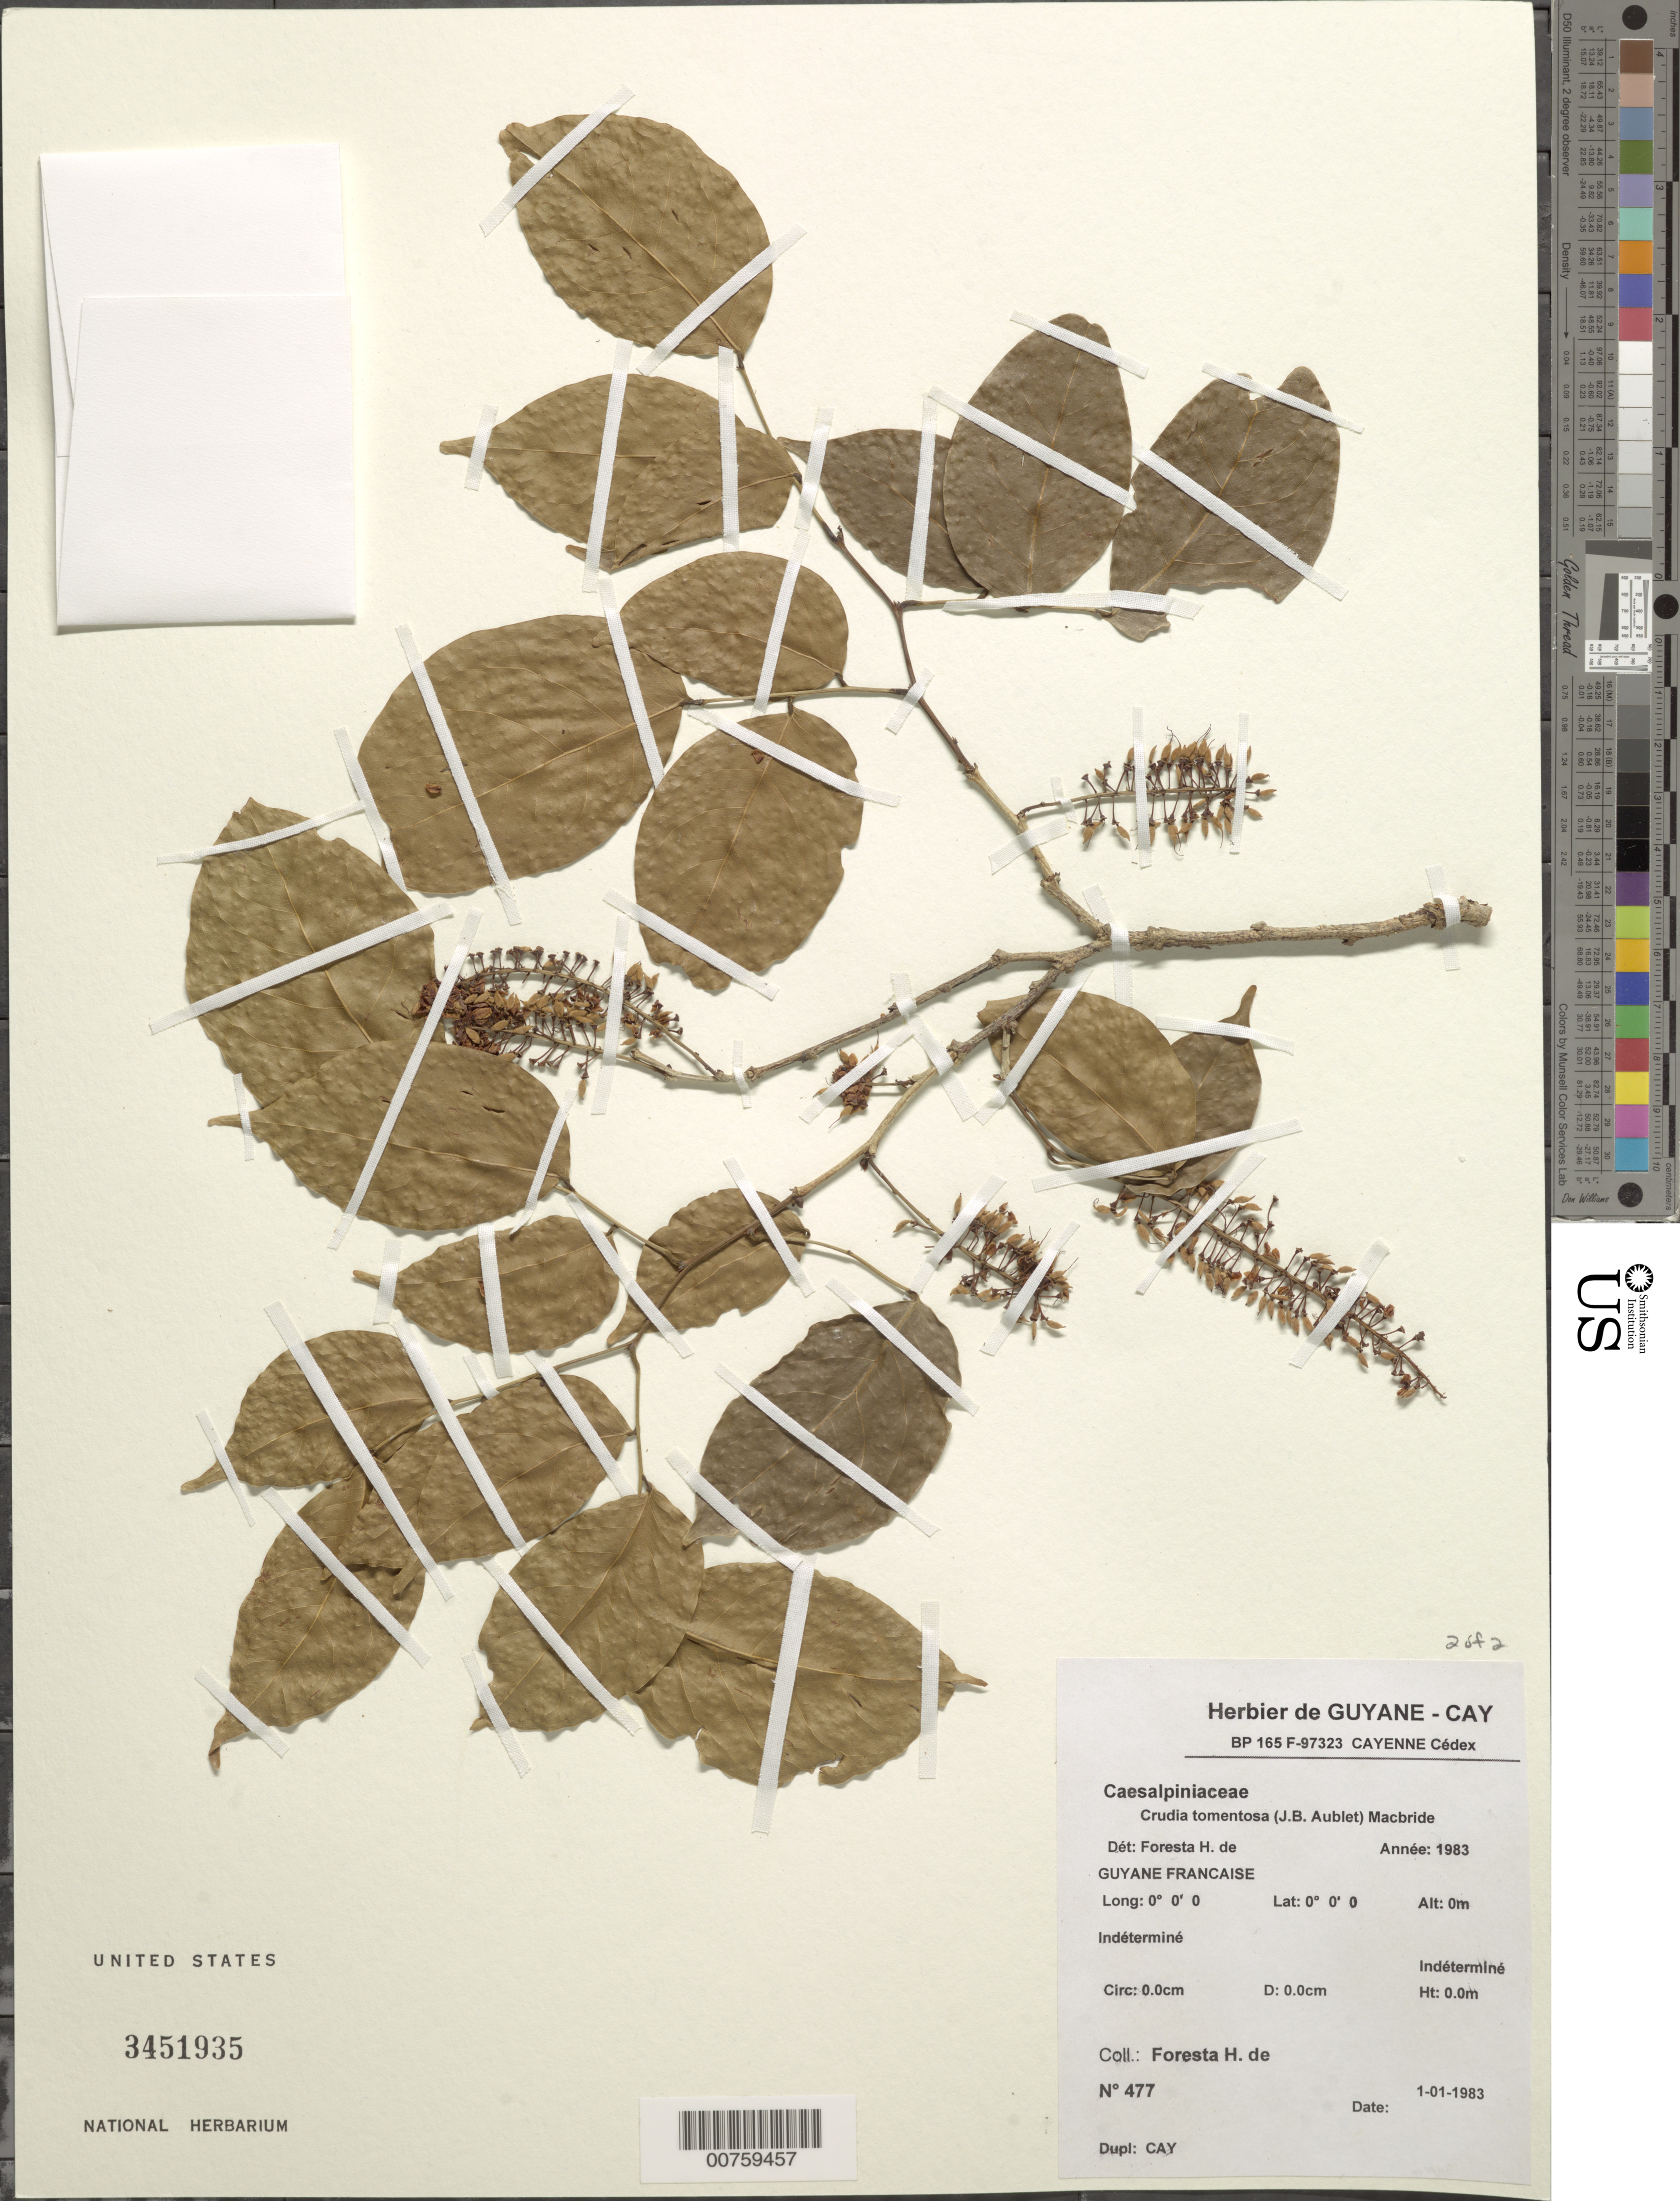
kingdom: Plantae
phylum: Tracheophyta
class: Magnoliopsida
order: Fabales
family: Fabaceae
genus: Crudia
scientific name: Crudia tomentosa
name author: (Aubl.) J.F. Macbr.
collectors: H. de Foresta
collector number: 477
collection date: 1983-01-01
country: French Guiana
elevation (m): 0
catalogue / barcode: US 3451935